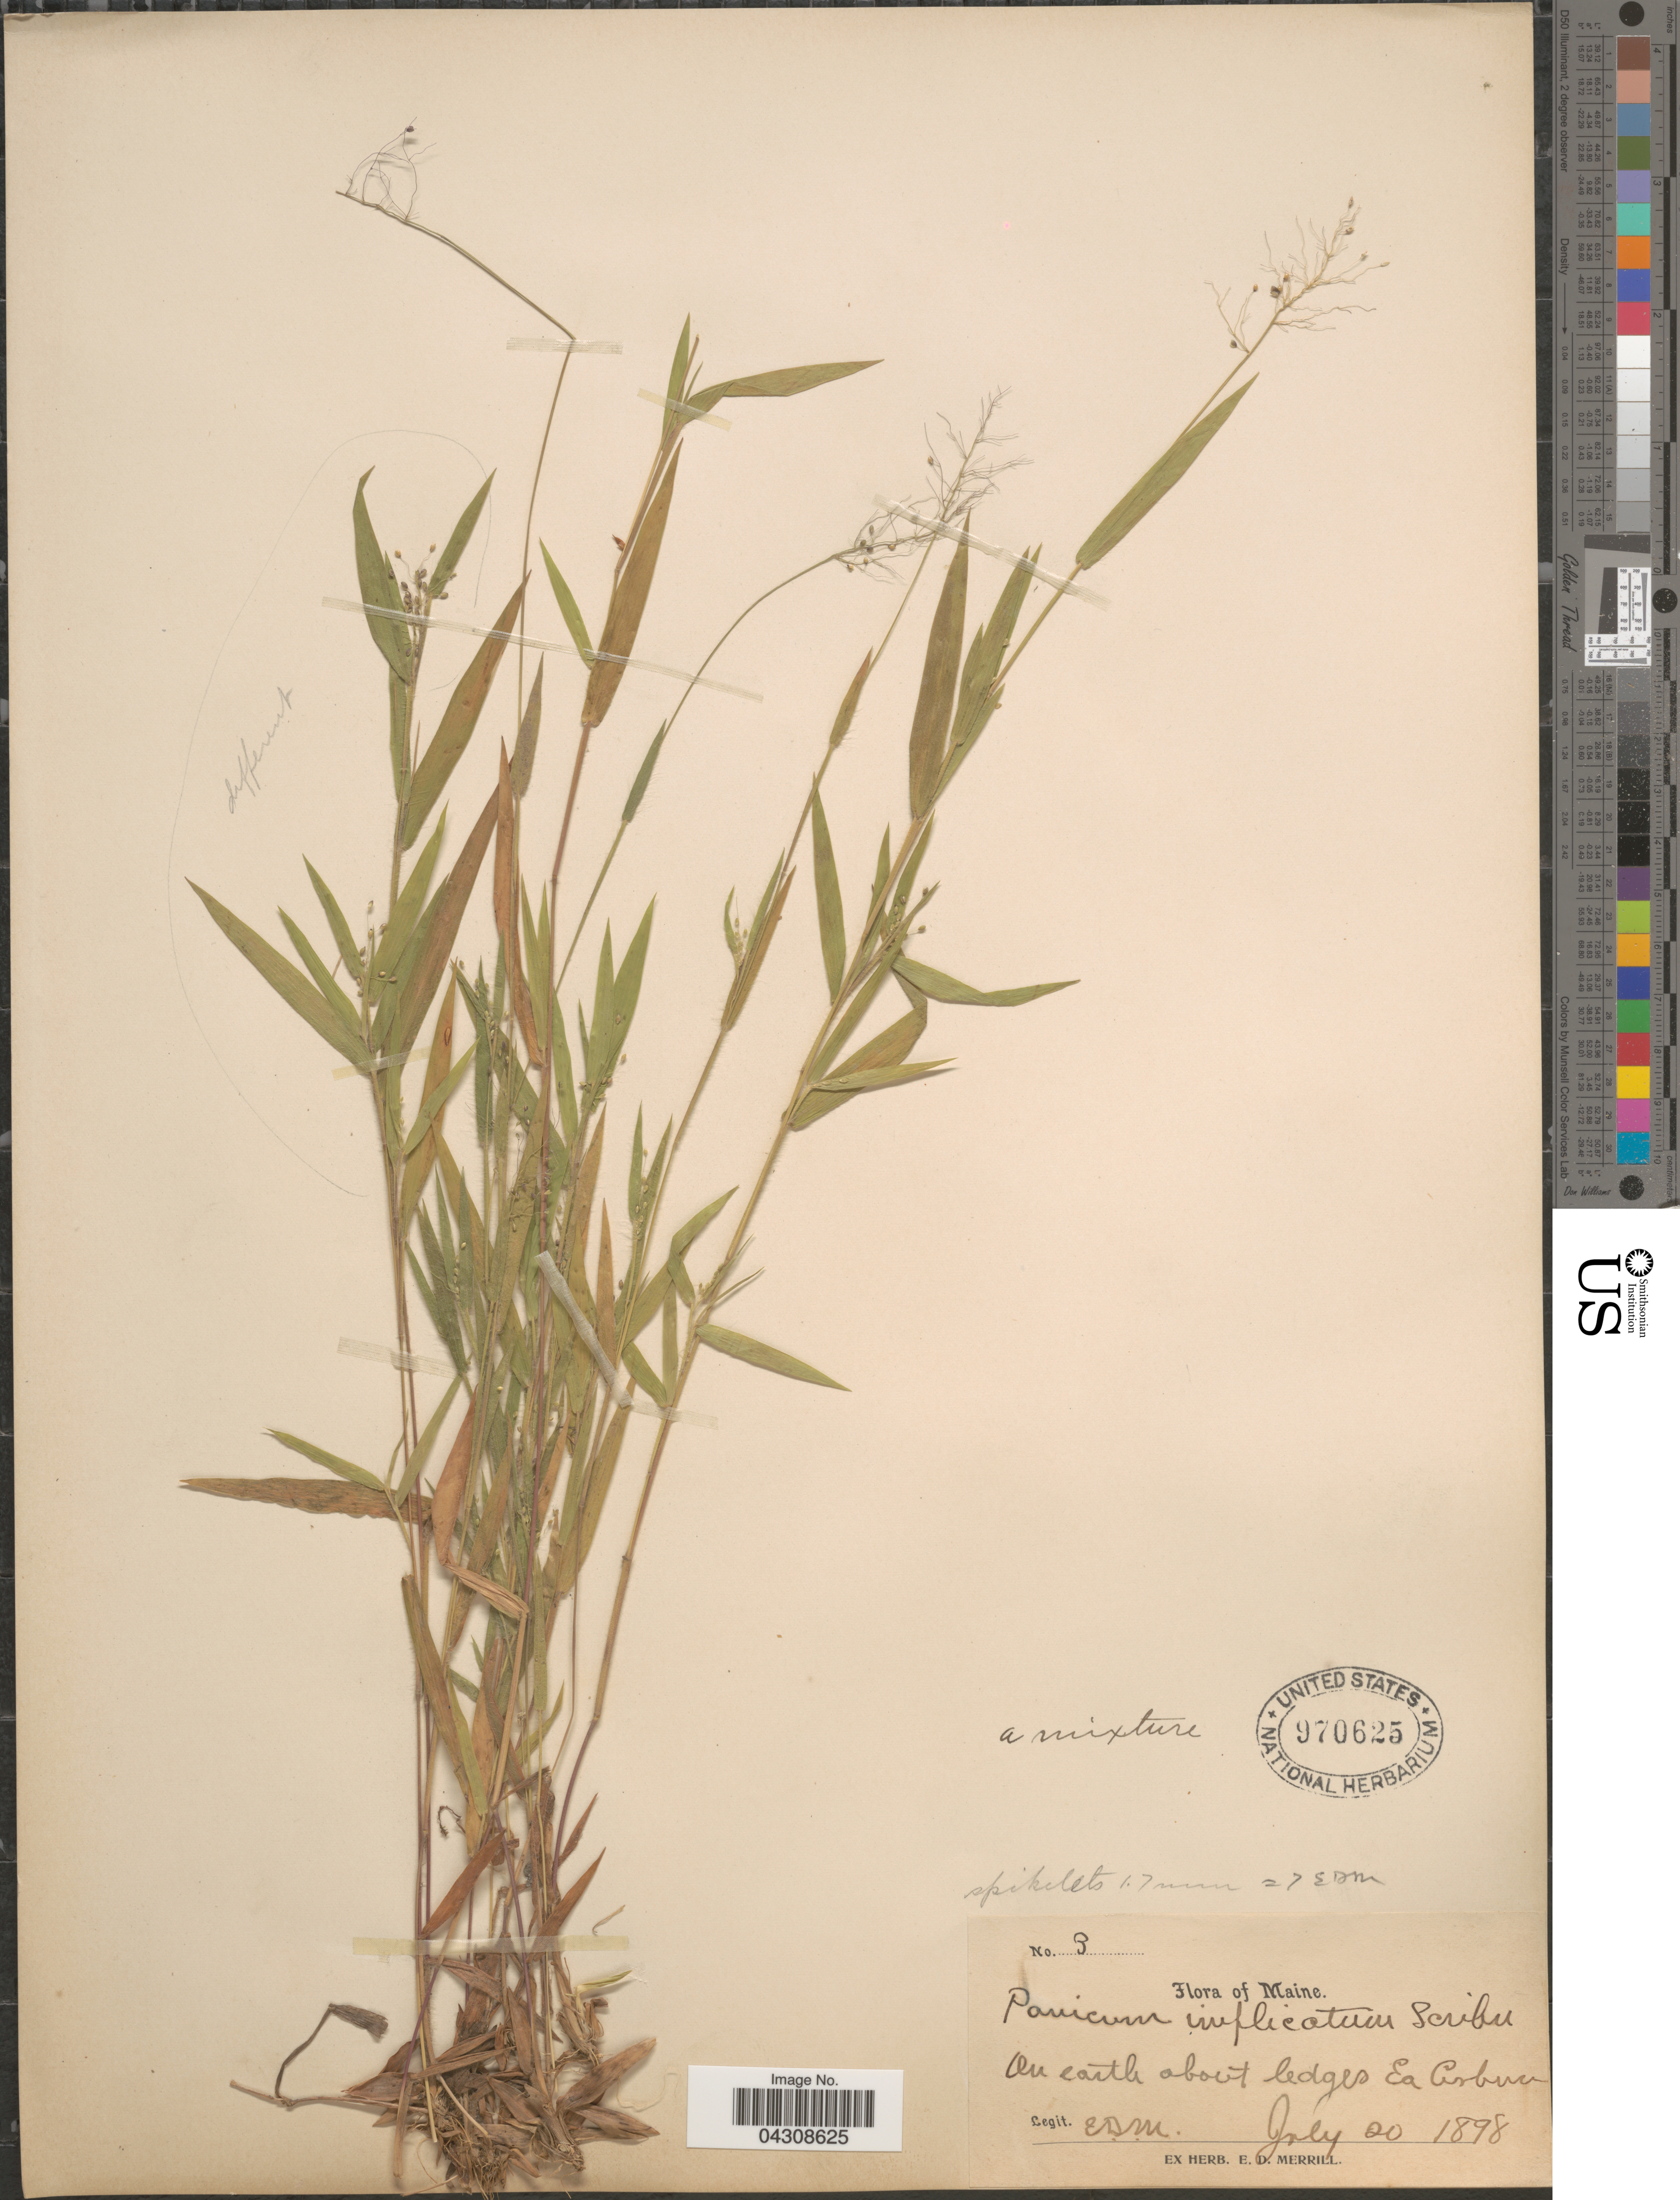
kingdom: Plantae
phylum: Tracheophyta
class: Liliopsida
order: Poales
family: Poaceae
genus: Dichanthelium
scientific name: Dichanthelium acuminatum var. acuminatum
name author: (Sw.) Gould & C.A. Clark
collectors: E. D. Merrill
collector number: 3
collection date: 1898-07-20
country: United States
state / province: Maine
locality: On earth about ledges Ea Auburn.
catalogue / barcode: US 970625